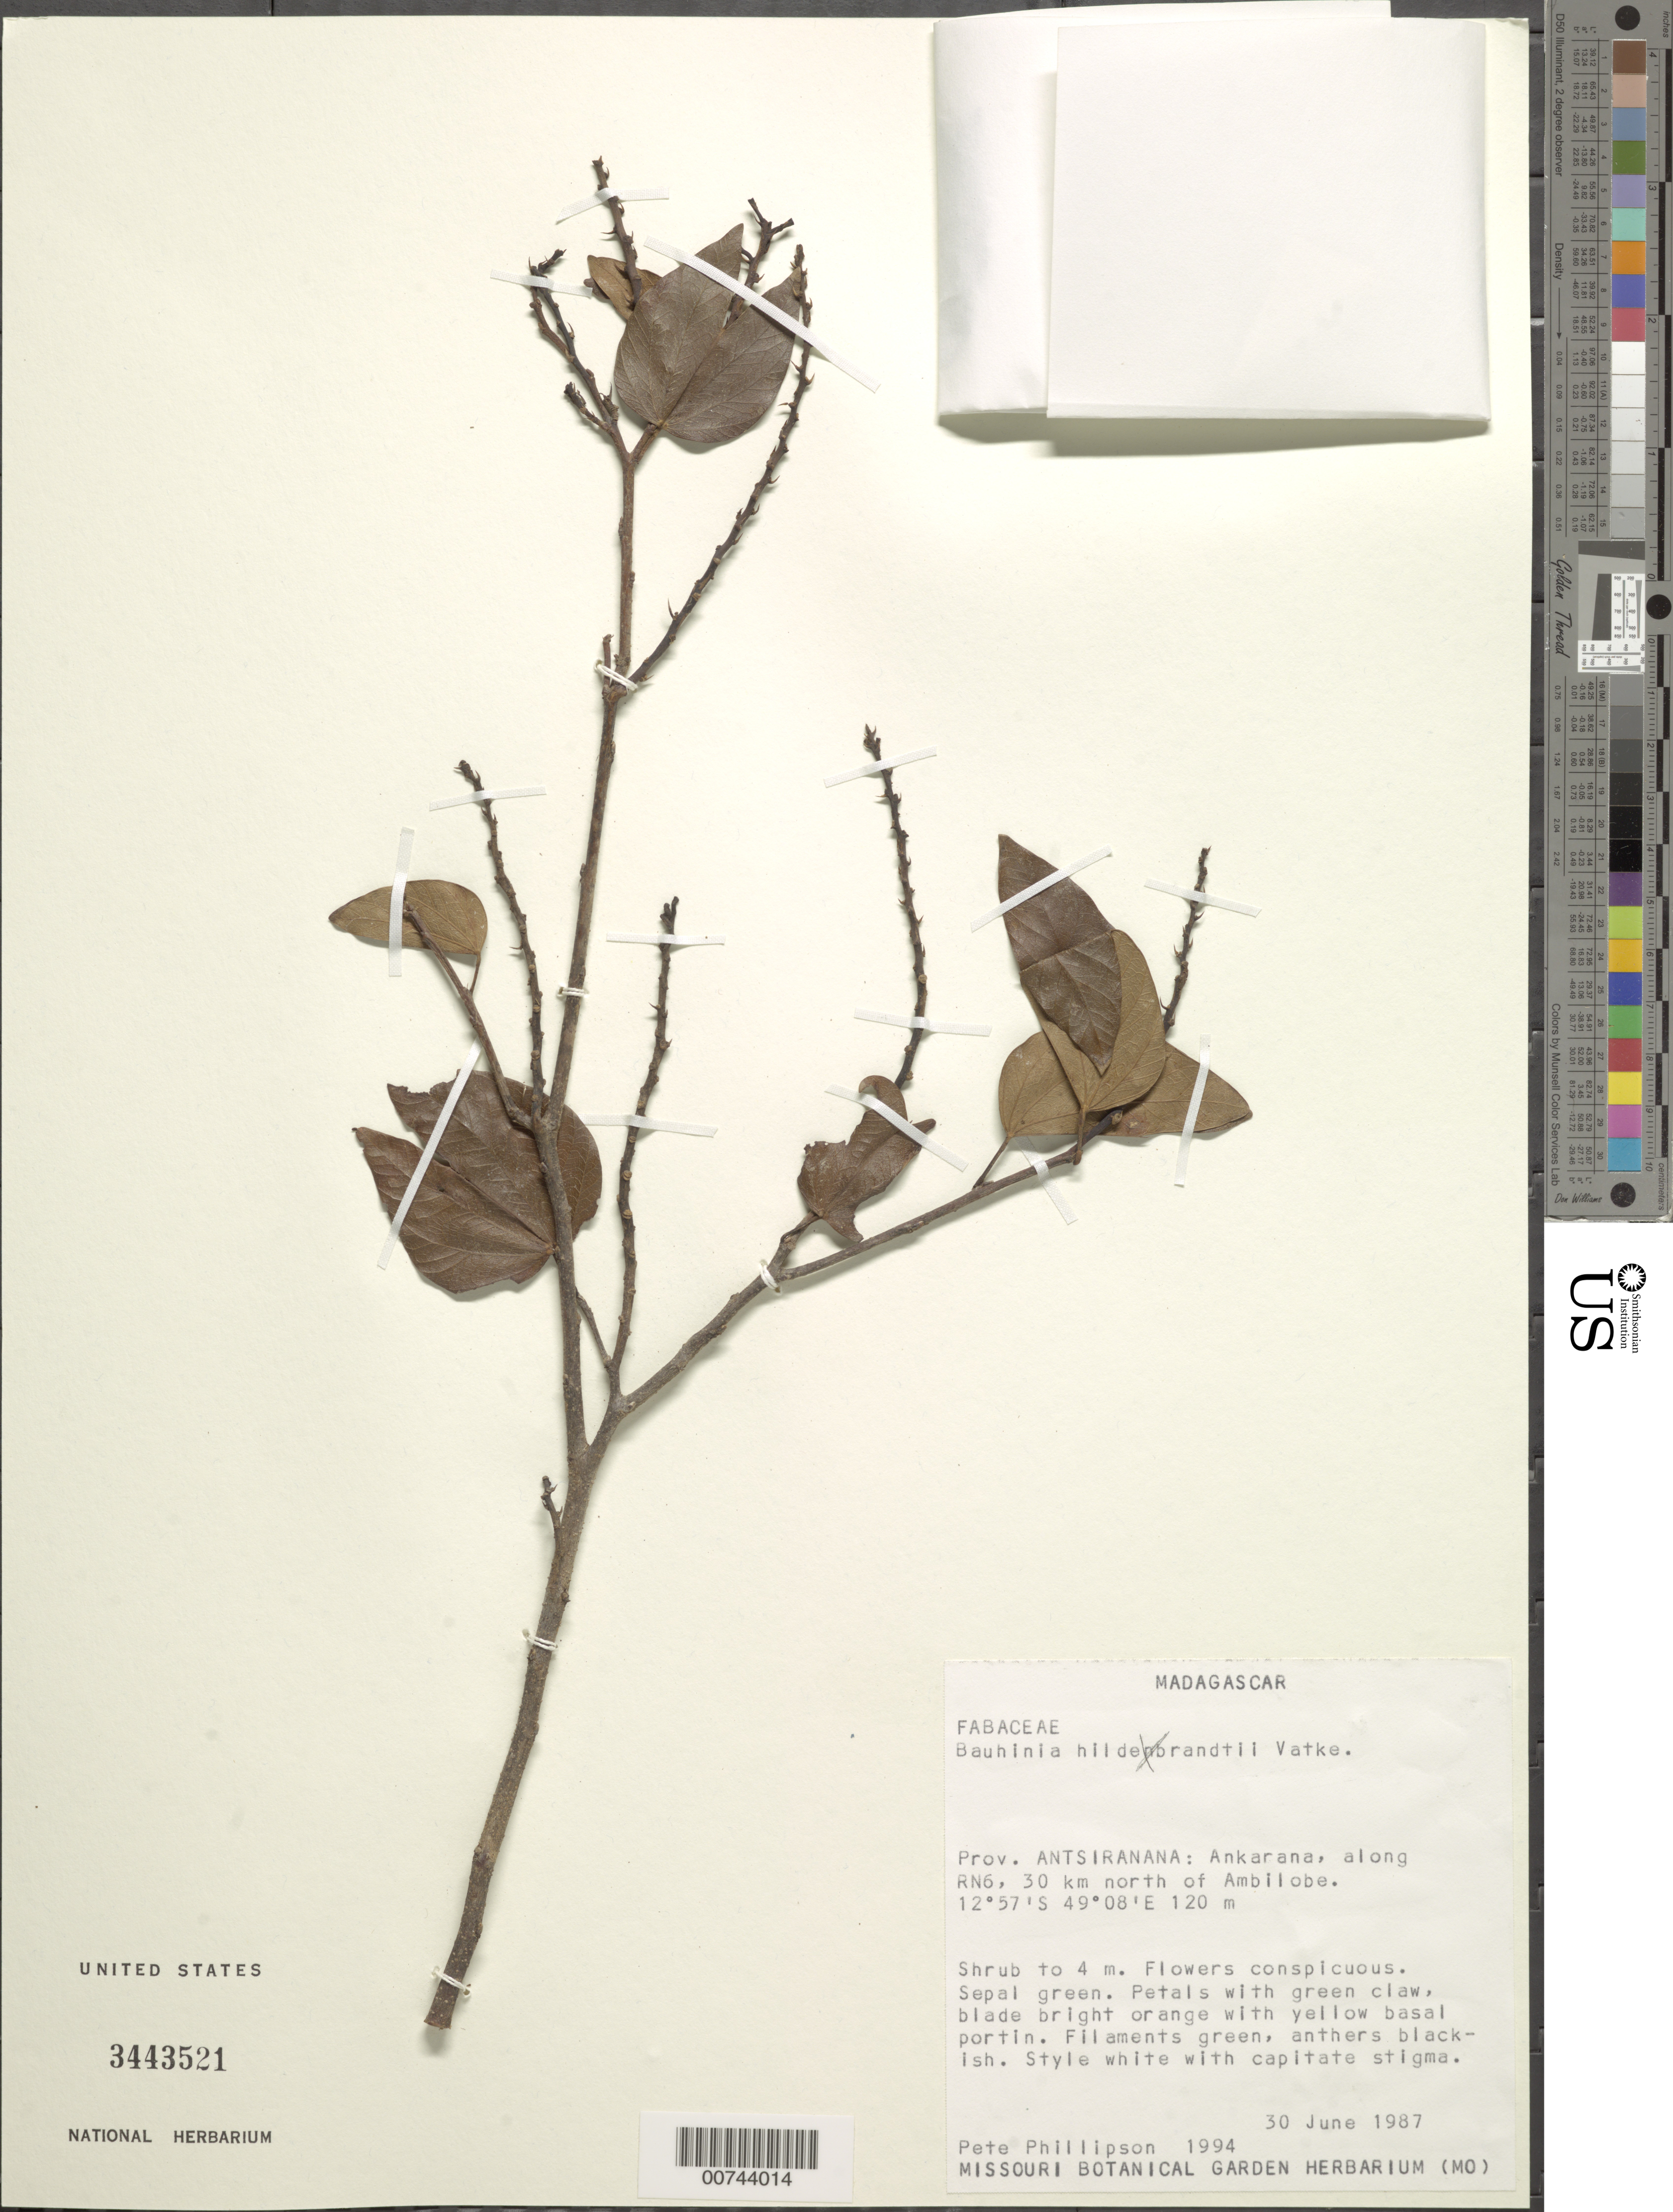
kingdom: Plantae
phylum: Tracheophyta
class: Magnoliopsida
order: Fabales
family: Fabaceae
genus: Bauhinia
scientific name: Bauhinia hildebrandtii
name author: Vatke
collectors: P. B. Phillipson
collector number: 1994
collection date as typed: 30 Jun 1987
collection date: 1987-06-30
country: Madagascar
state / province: Diana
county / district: Ambilobe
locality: Ankarana, along RN6, 30 km N of Ambilobe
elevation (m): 120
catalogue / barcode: US 3443521